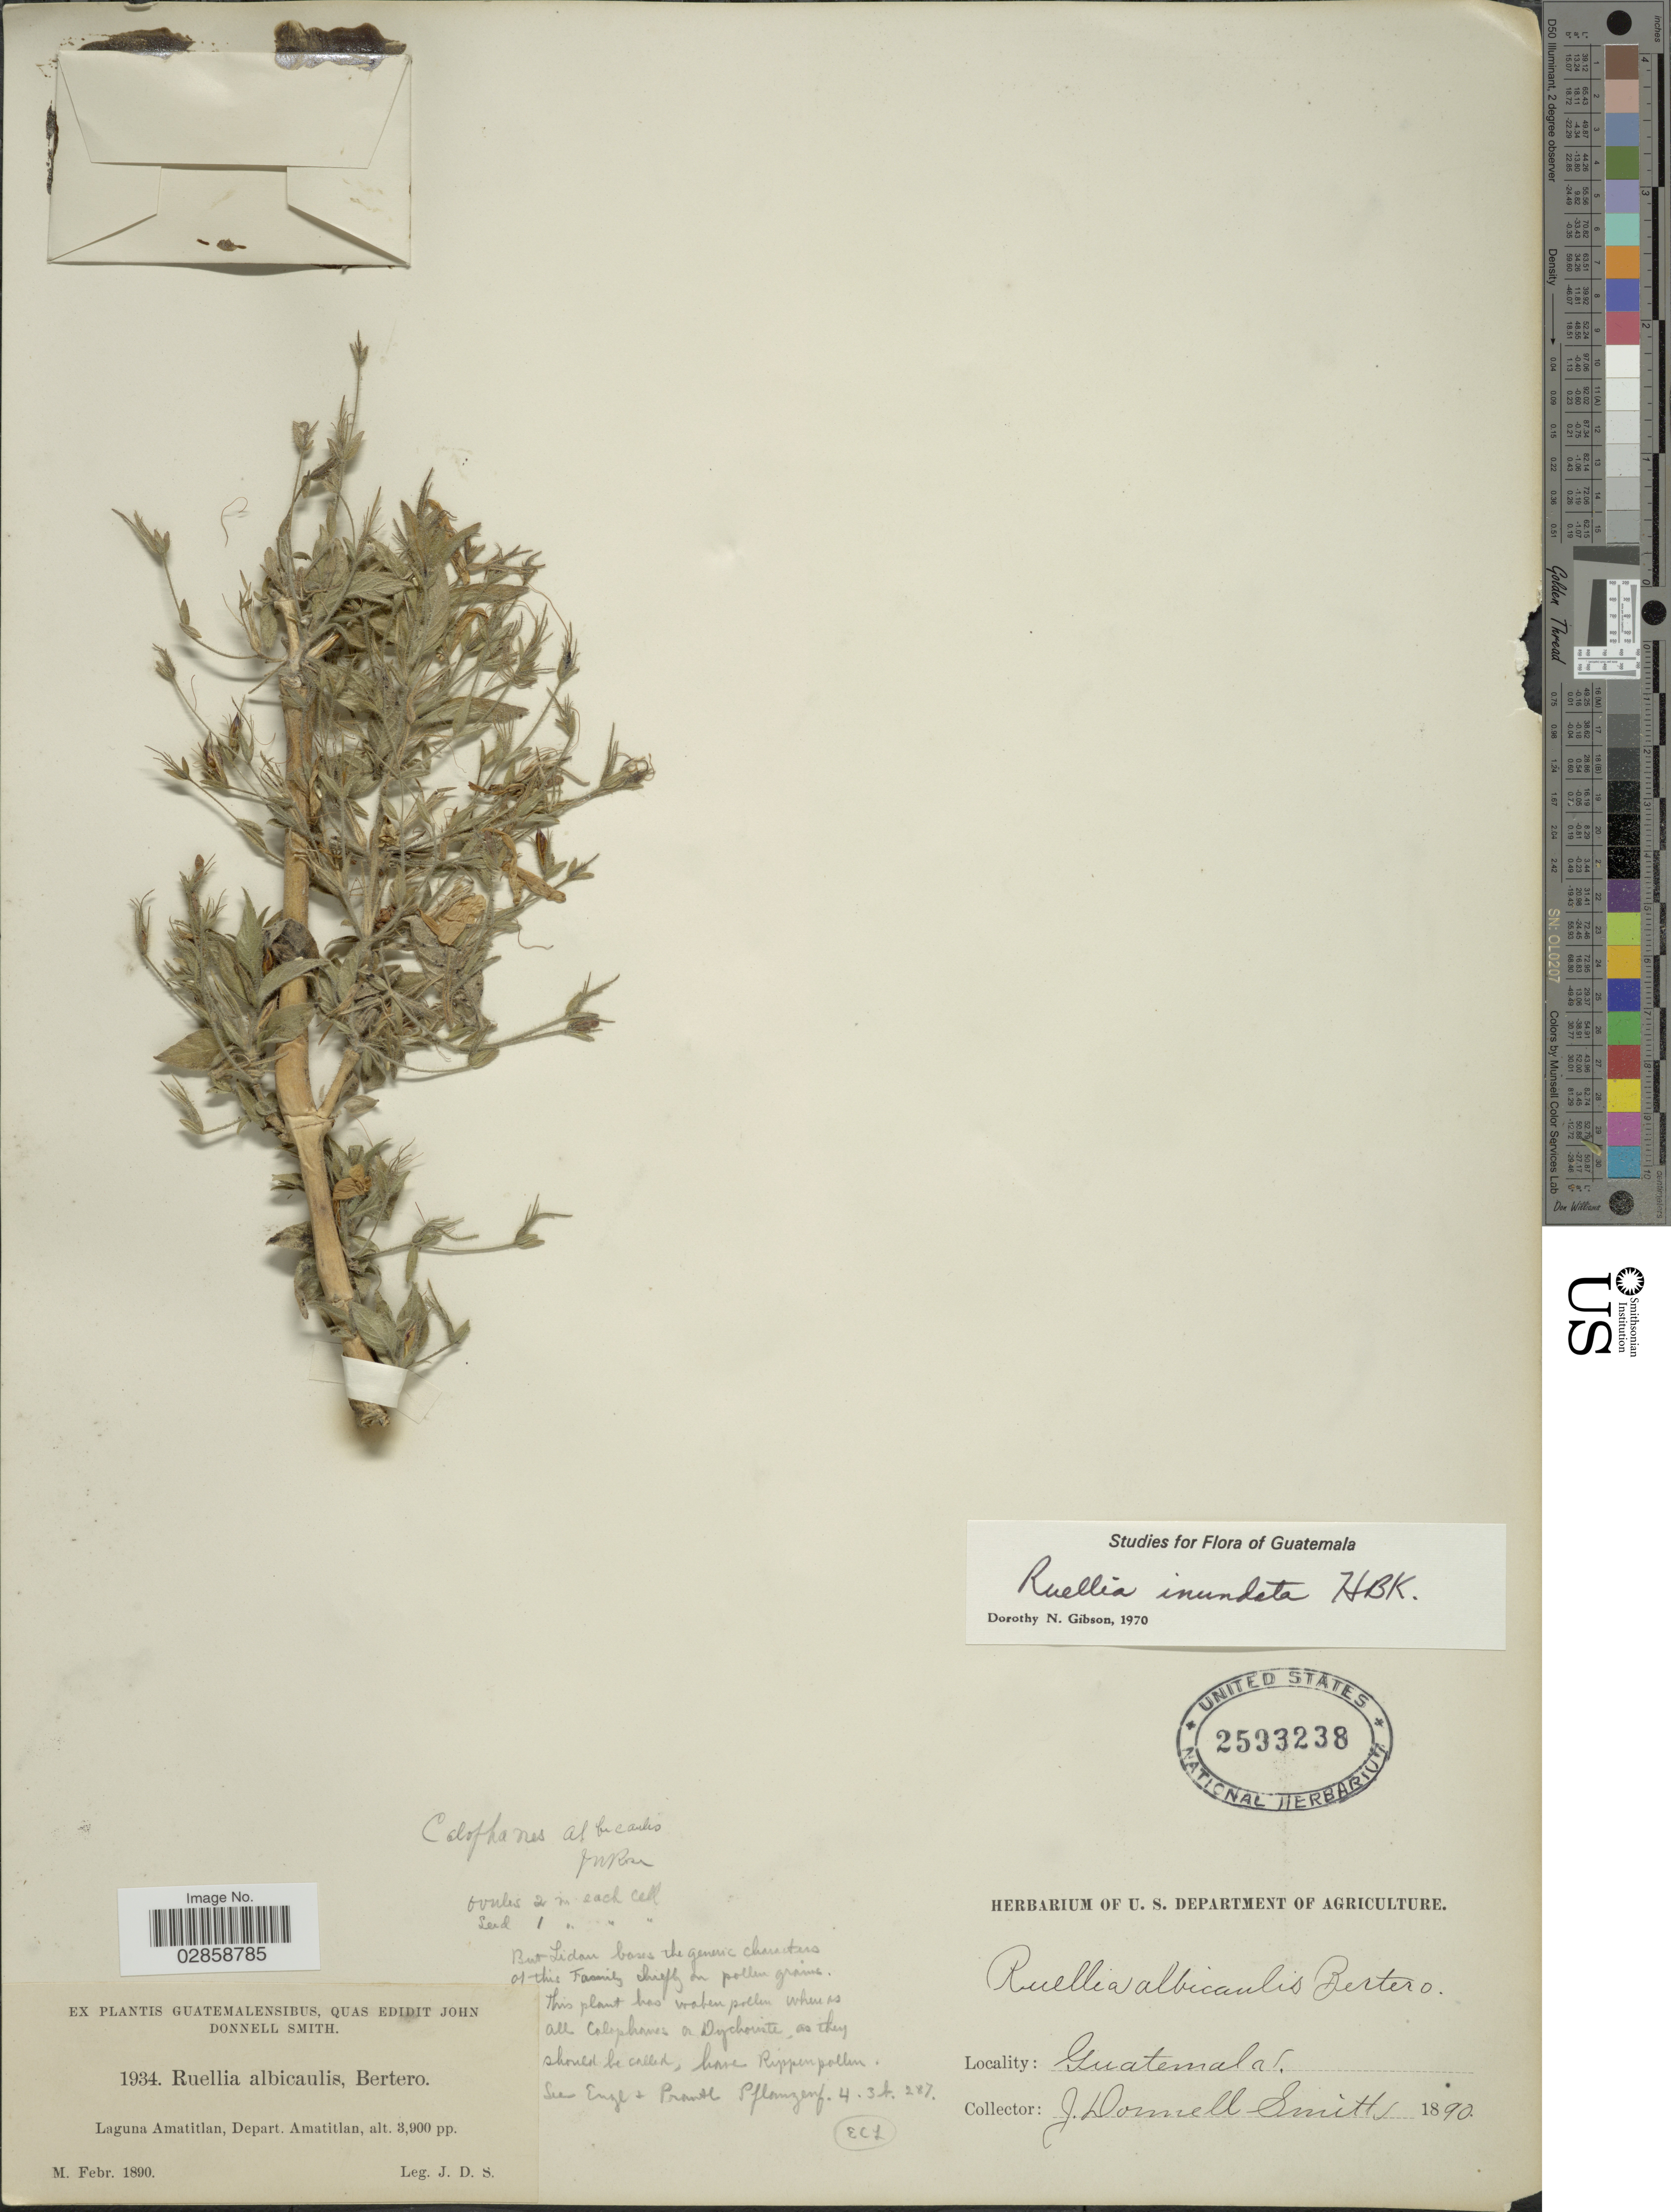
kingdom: Plantae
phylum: Tracheophyta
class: Magnoliopsida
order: Lamiales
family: Acanthaceae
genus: Ruellia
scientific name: Ruellia inundata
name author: Kunth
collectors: J. Donnell Smith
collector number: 1934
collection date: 1890-02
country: Guatemala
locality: Laguna Amatitlan, Depart. Amatitlan.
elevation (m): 1189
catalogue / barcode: US 2593238